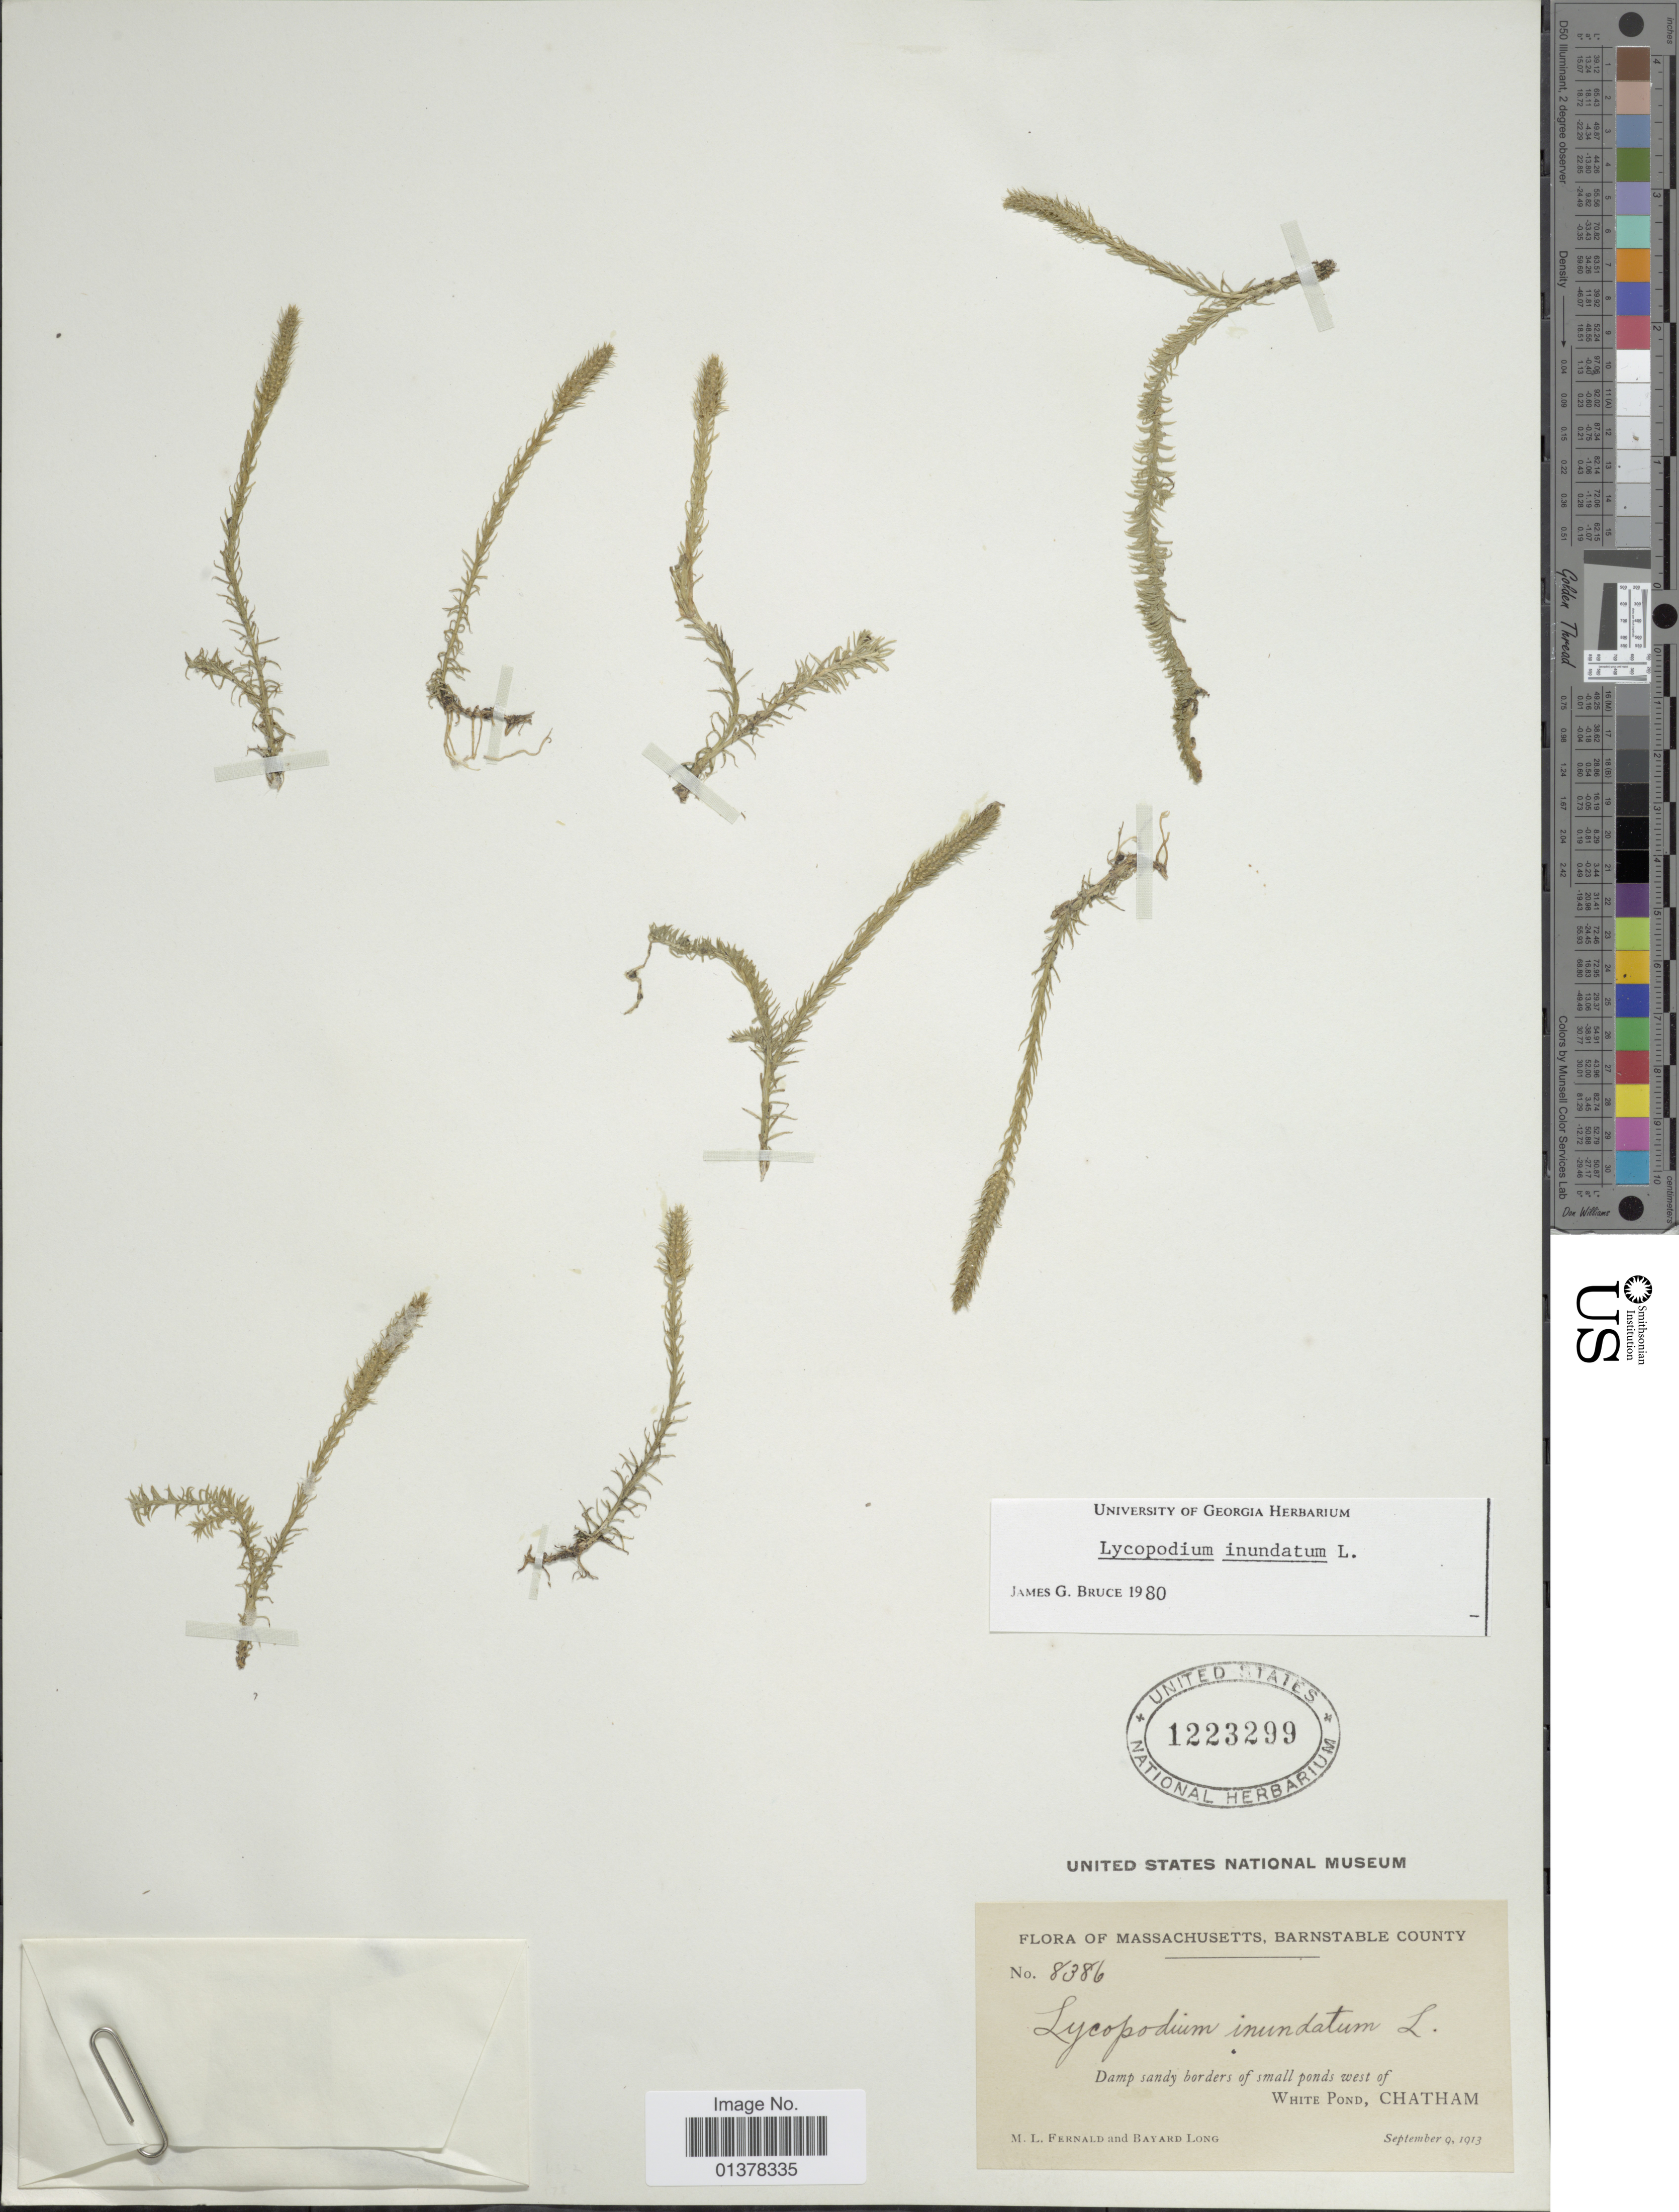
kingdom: Plantae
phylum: Tracheophyta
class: Lycopodiopsida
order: Lycopodiales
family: Lycopodiaceae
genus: Lycopodiella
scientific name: Lycopodiella inundata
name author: (L.) Holub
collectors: M. L. Fernald & B. H. Long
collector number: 8386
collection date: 1913-09-09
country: United States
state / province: Massachusetts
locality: West of White Pond, Chatham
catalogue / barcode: US 1223299